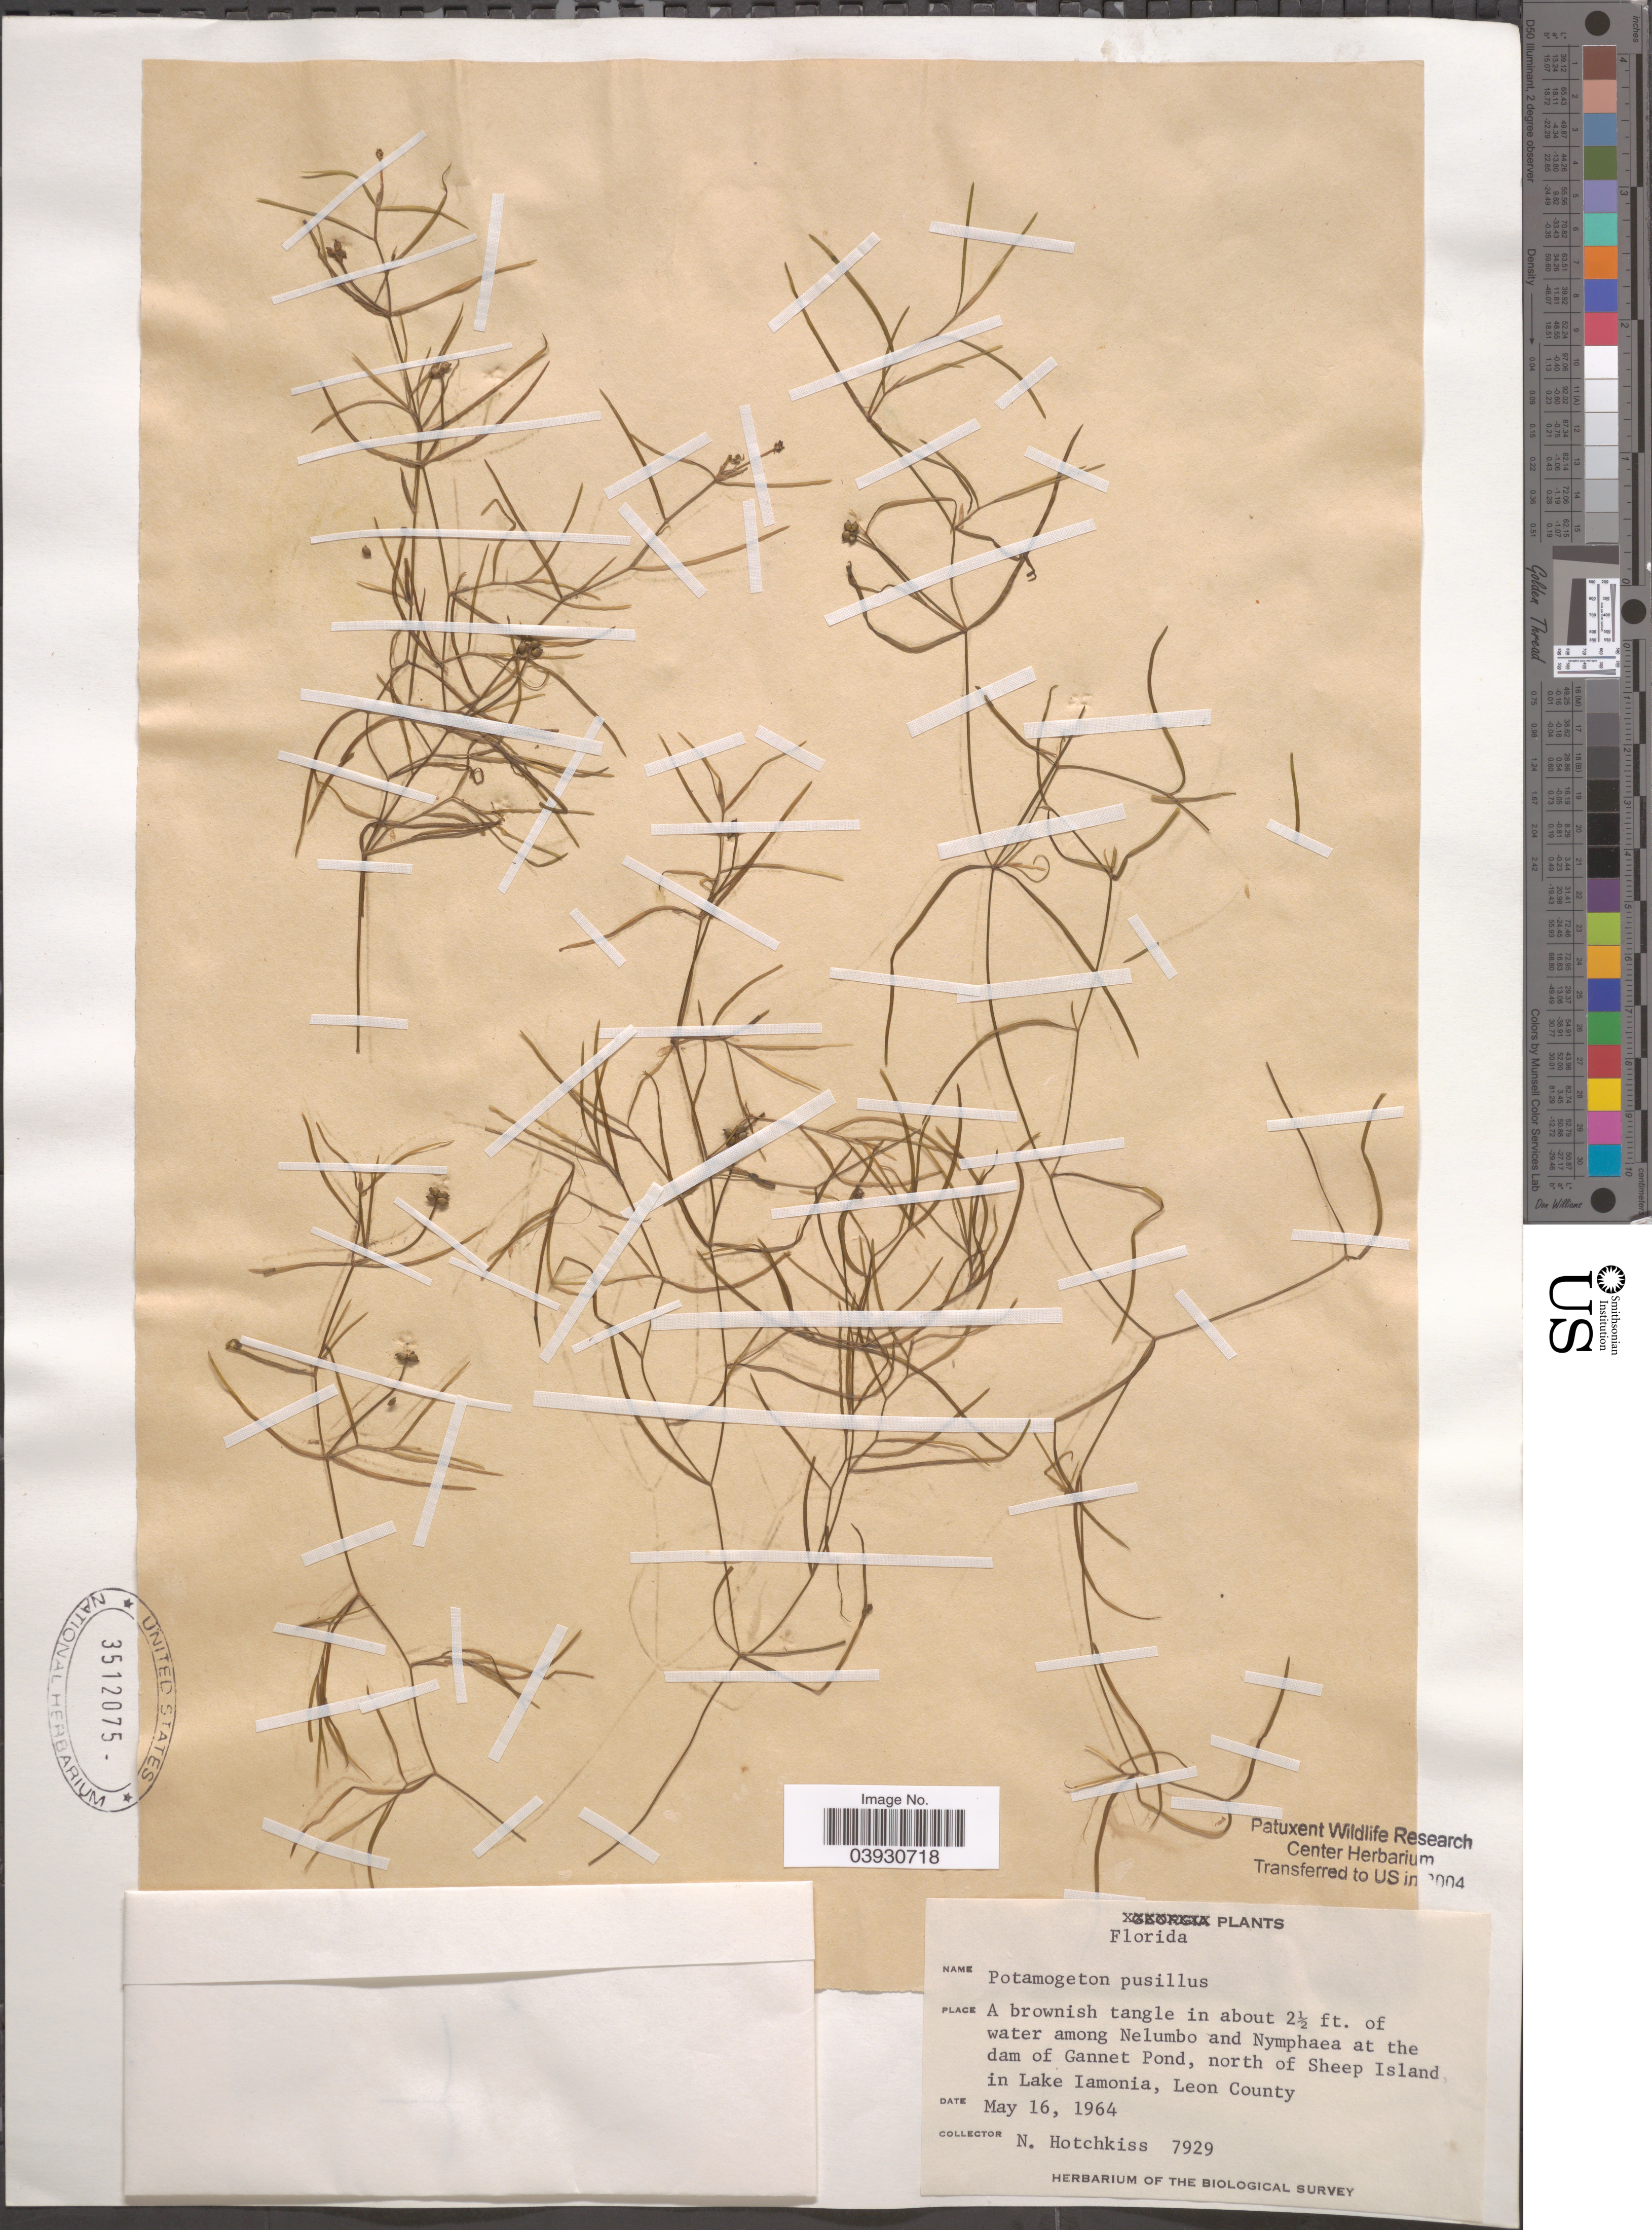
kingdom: Plantae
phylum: Tracheophyta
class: Liliopsida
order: Alismatales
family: Potamogetonaceae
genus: Potamogeton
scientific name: Potamogeton pusillus var. pusillus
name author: L.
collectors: N. Hotchkiss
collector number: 7929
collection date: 1964-05-16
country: United States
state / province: Florida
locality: At the dam of Gannet Pond, north of Sheep Island in Lake Iamonia, Leon County.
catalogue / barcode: US 3512075